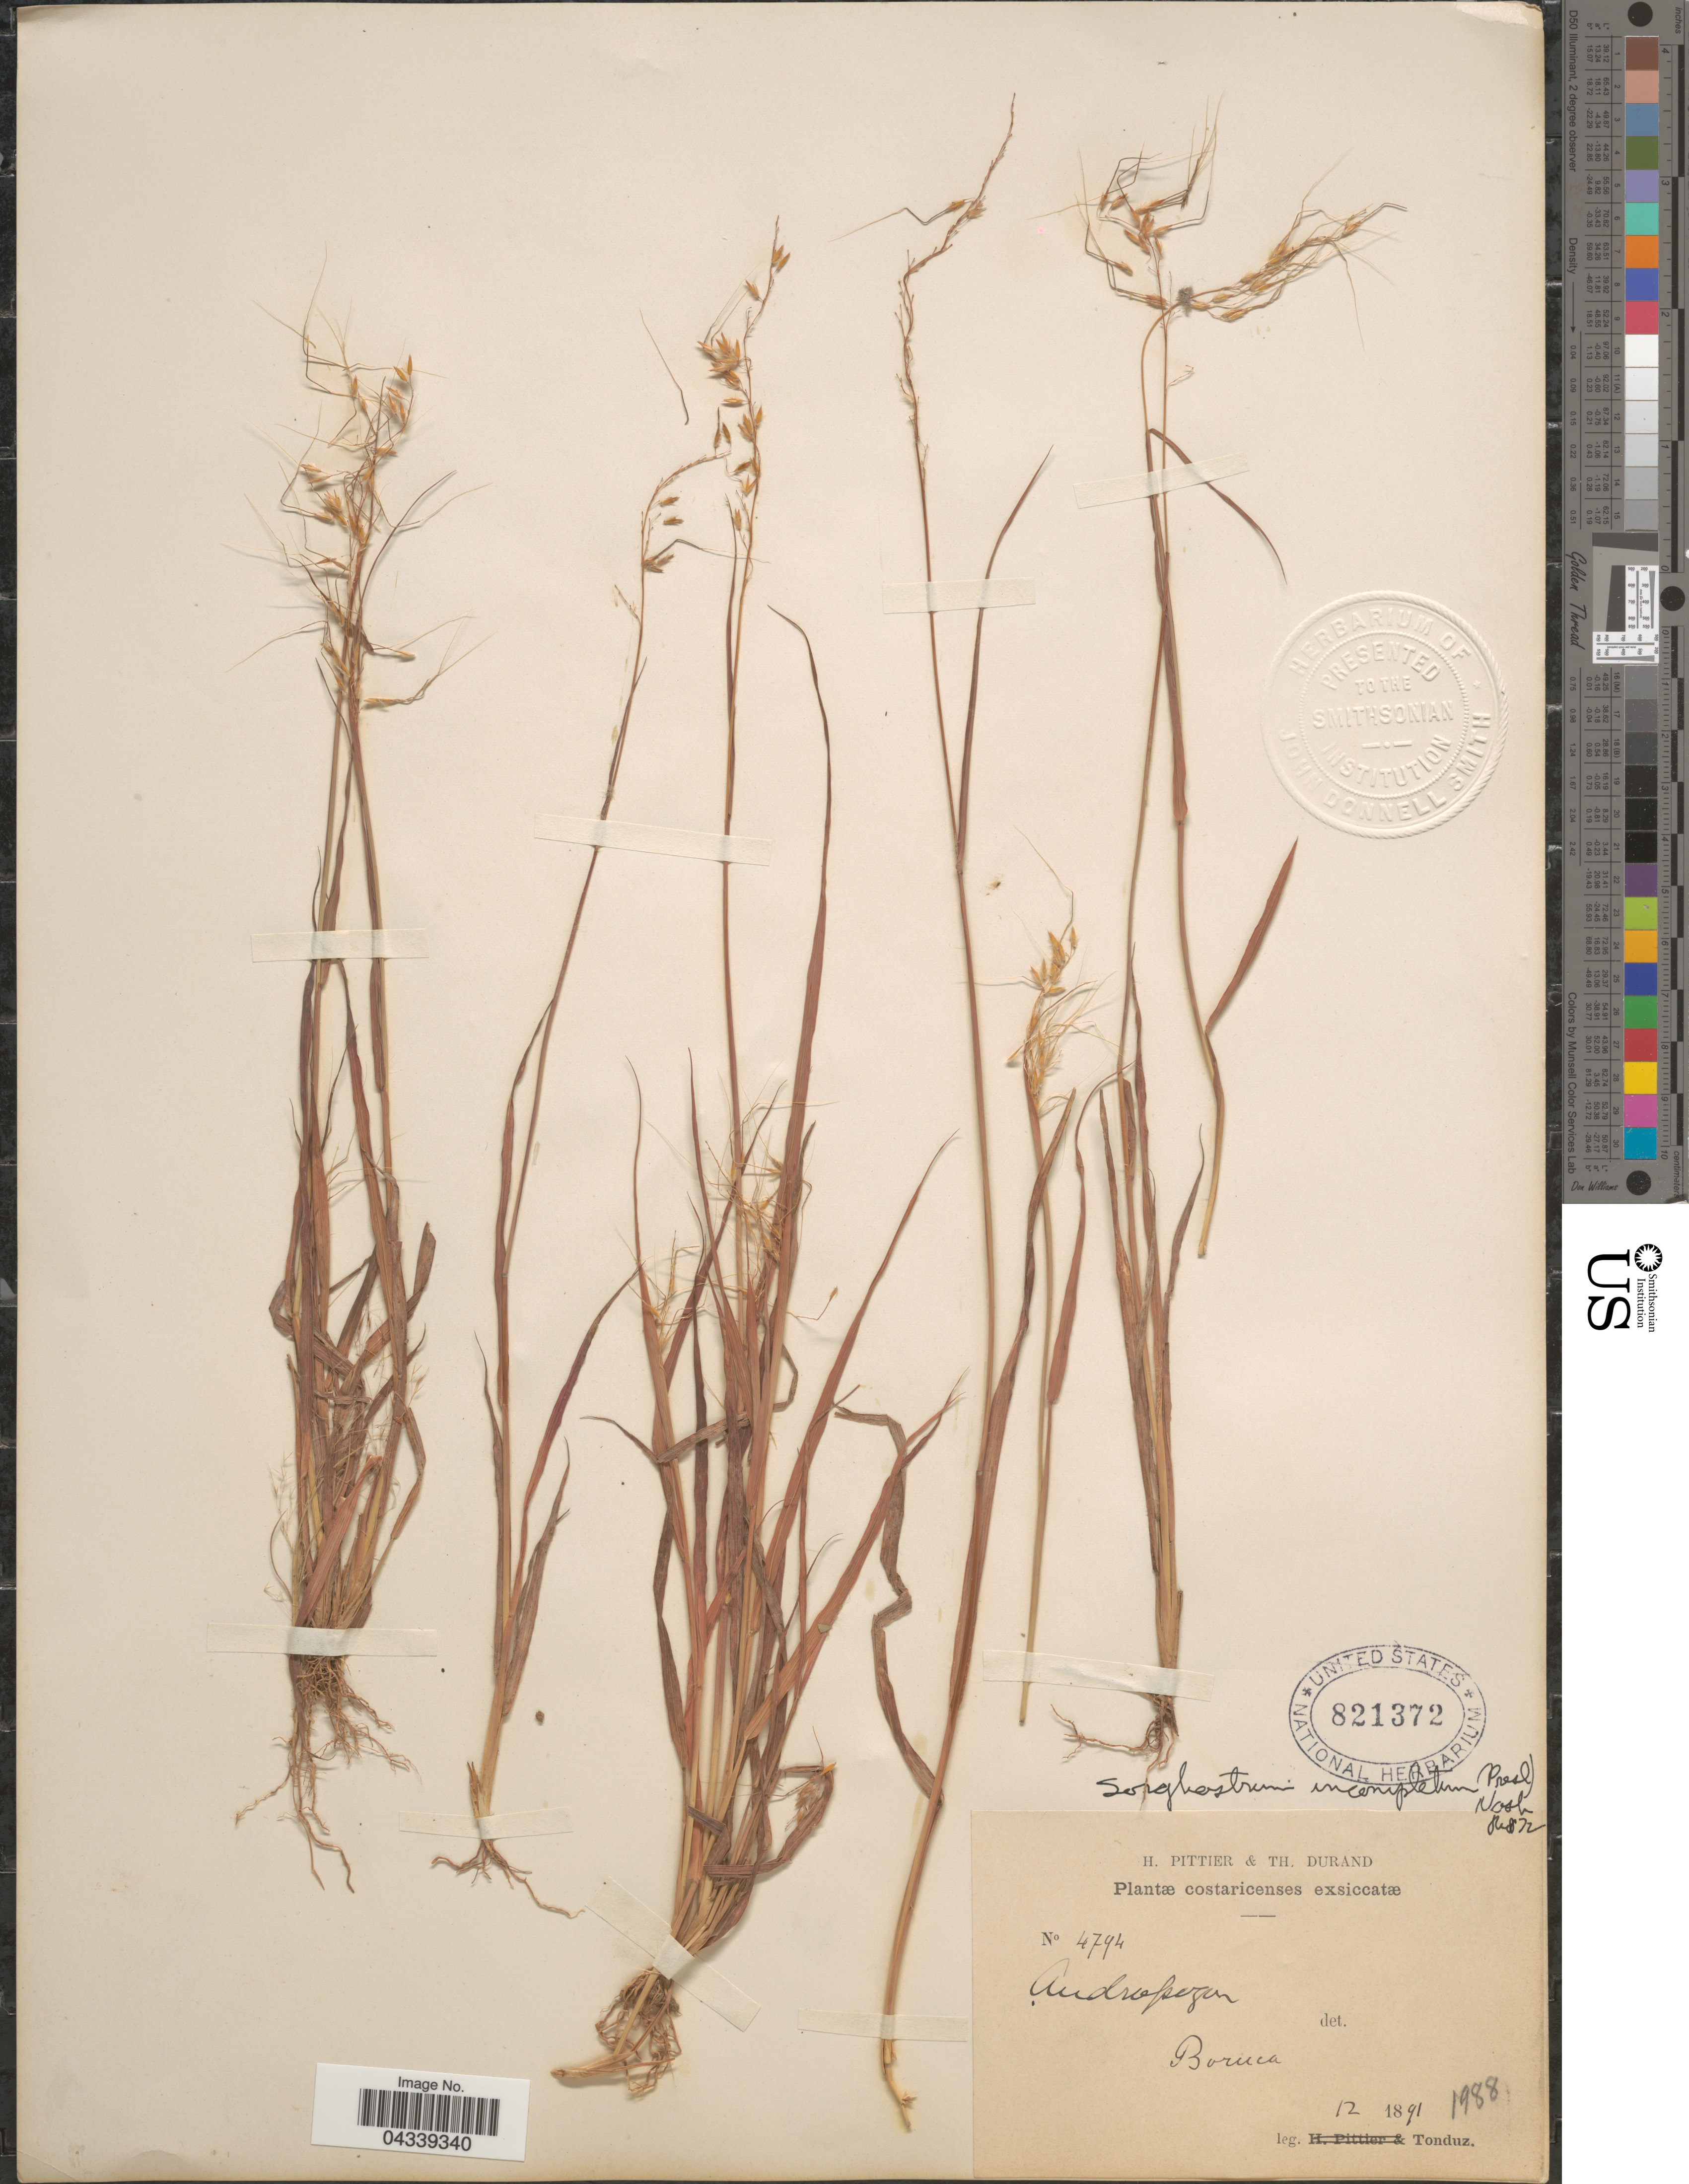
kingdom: Plantae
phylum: Tracheophyta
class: Liliopsida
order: Poales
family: Poaceae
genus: Sorghastrum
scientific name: Sorghastrum incompletum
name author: (J. Presl) Nash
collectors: Tonduz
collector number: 4794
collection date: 1891-12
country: Costa Rica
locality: Costaricenses. Boruca.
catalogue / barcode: US 821372